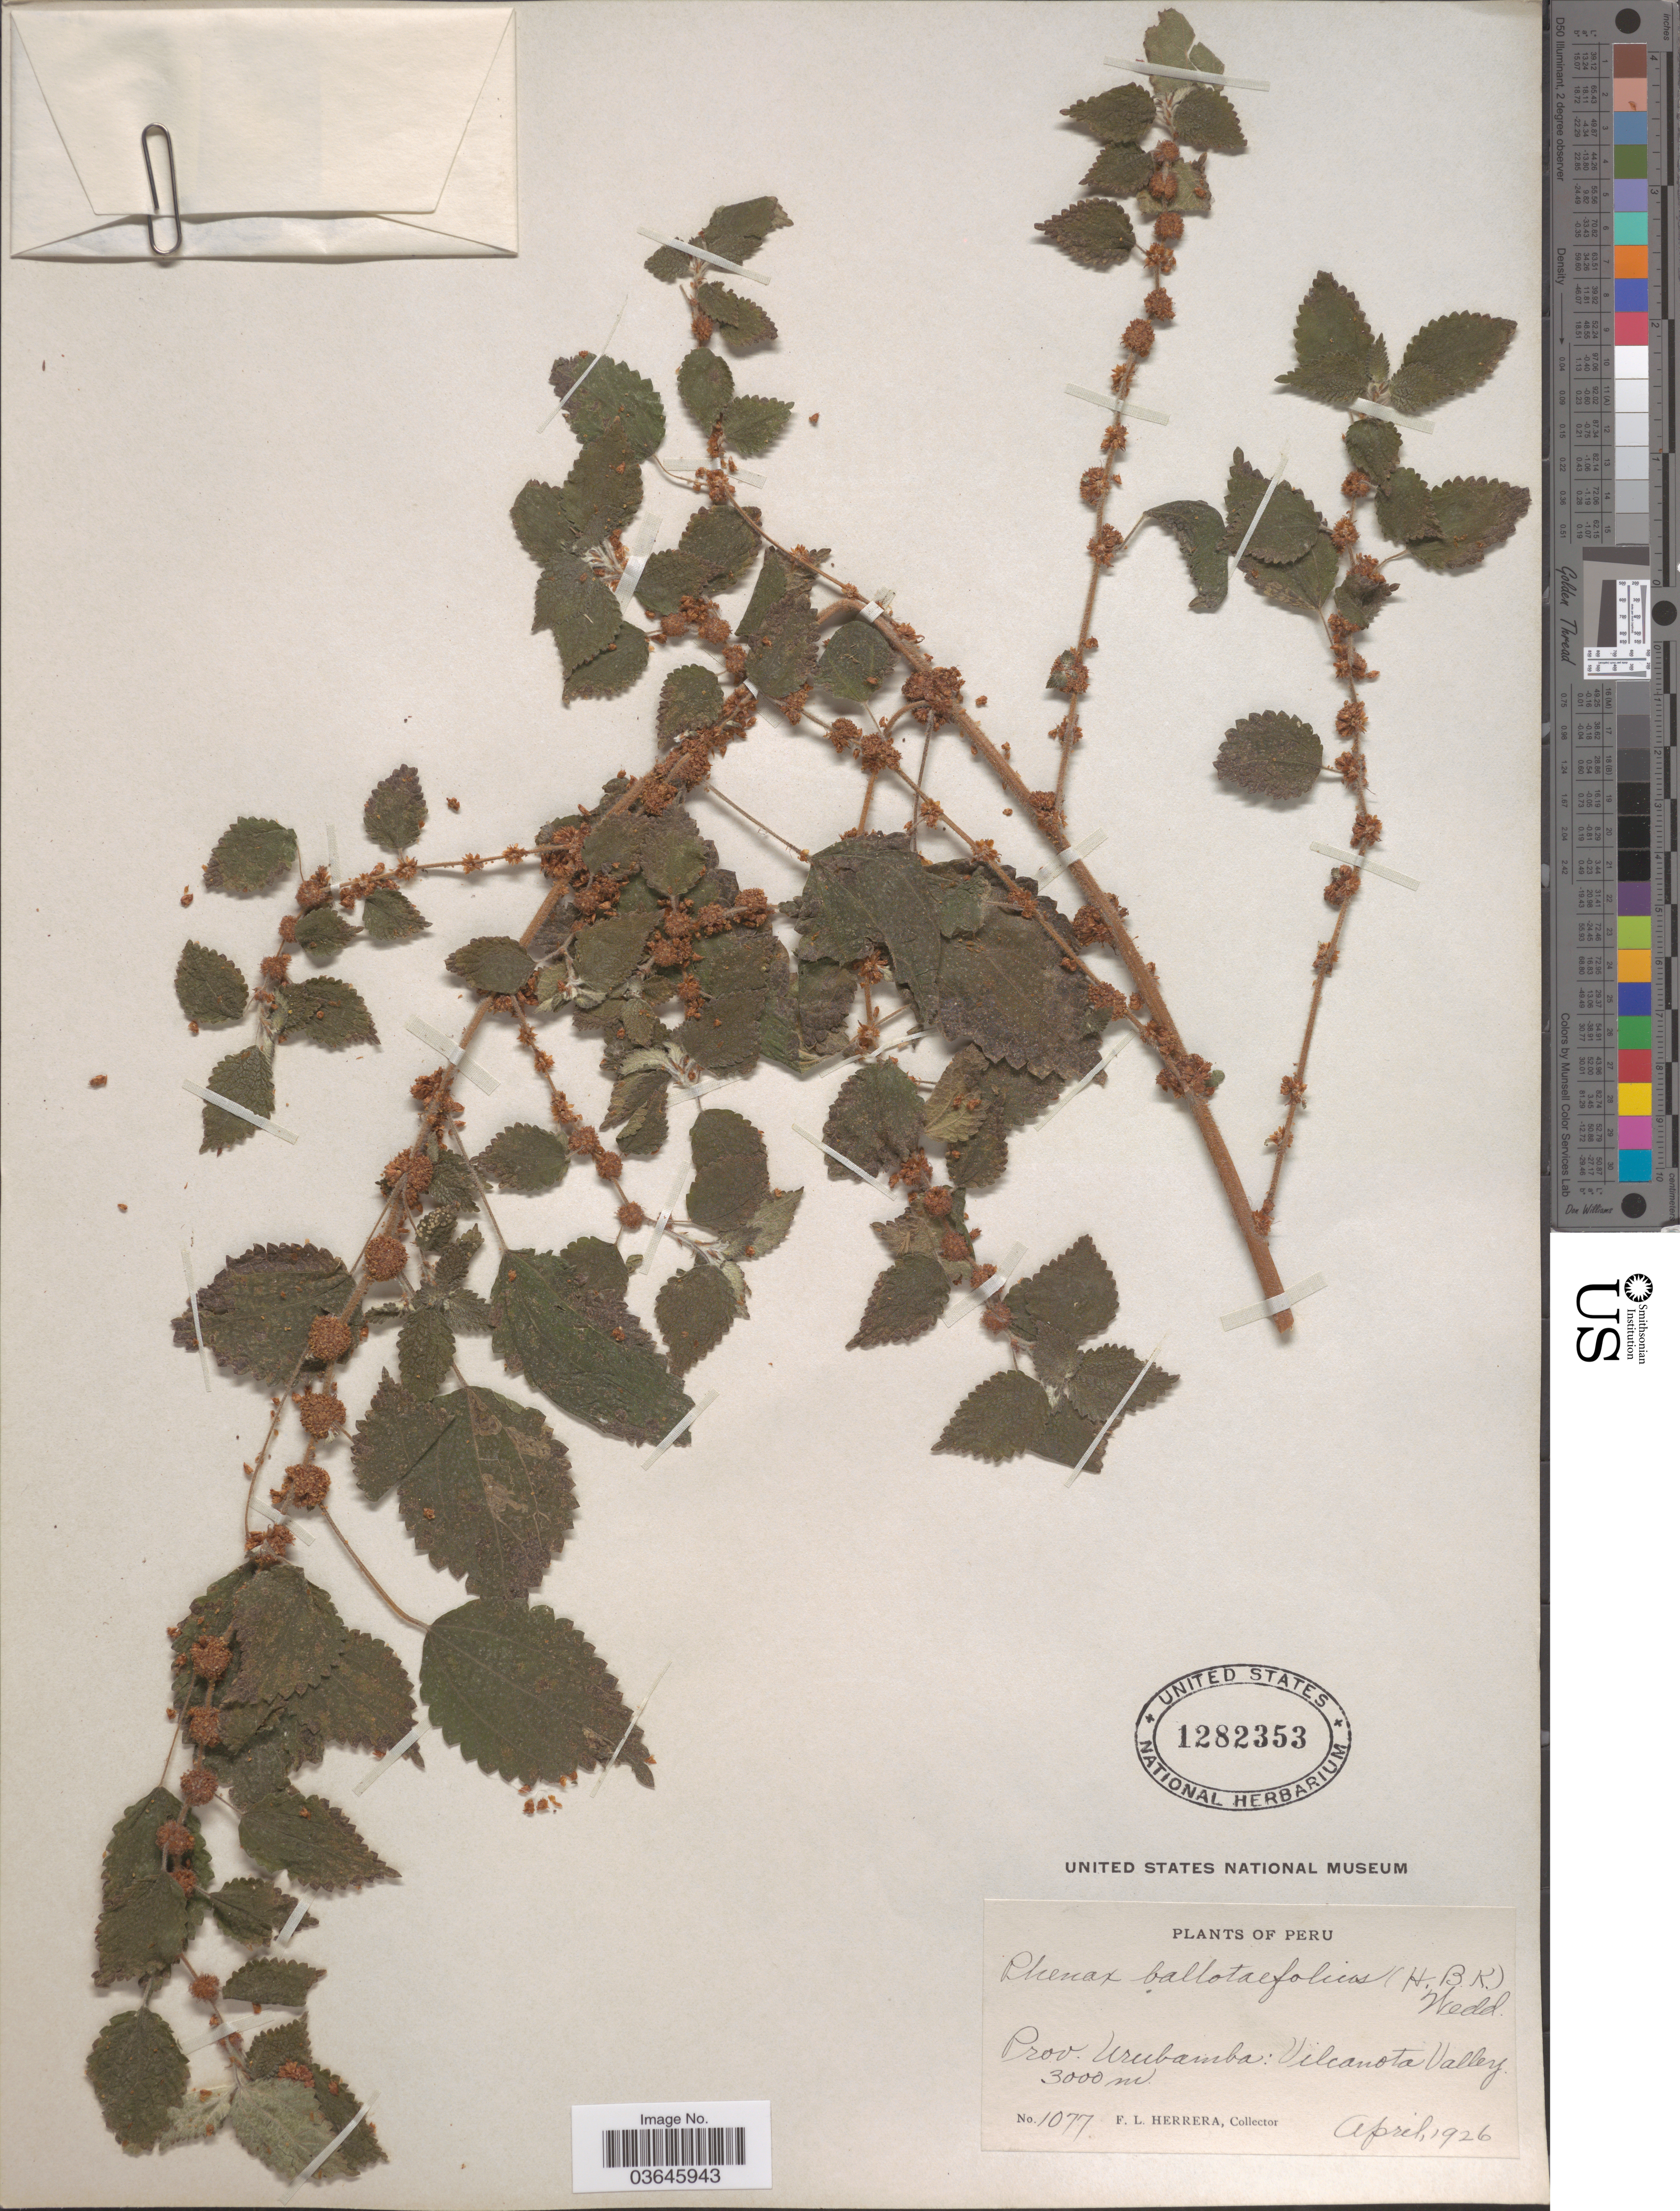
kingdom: Plantae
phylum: Tracheophyta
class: Magnoliopsida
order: Rosales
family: Urticaceae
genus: Phenax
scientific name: Phenax rugosus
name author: (Poir.) Wedd.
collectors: F. L. Herrera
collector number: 1077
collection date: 1926-04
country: Peru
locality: Prov. Urubamba: Vilcanota Valley.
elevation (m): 3000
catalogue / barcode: US 1282353